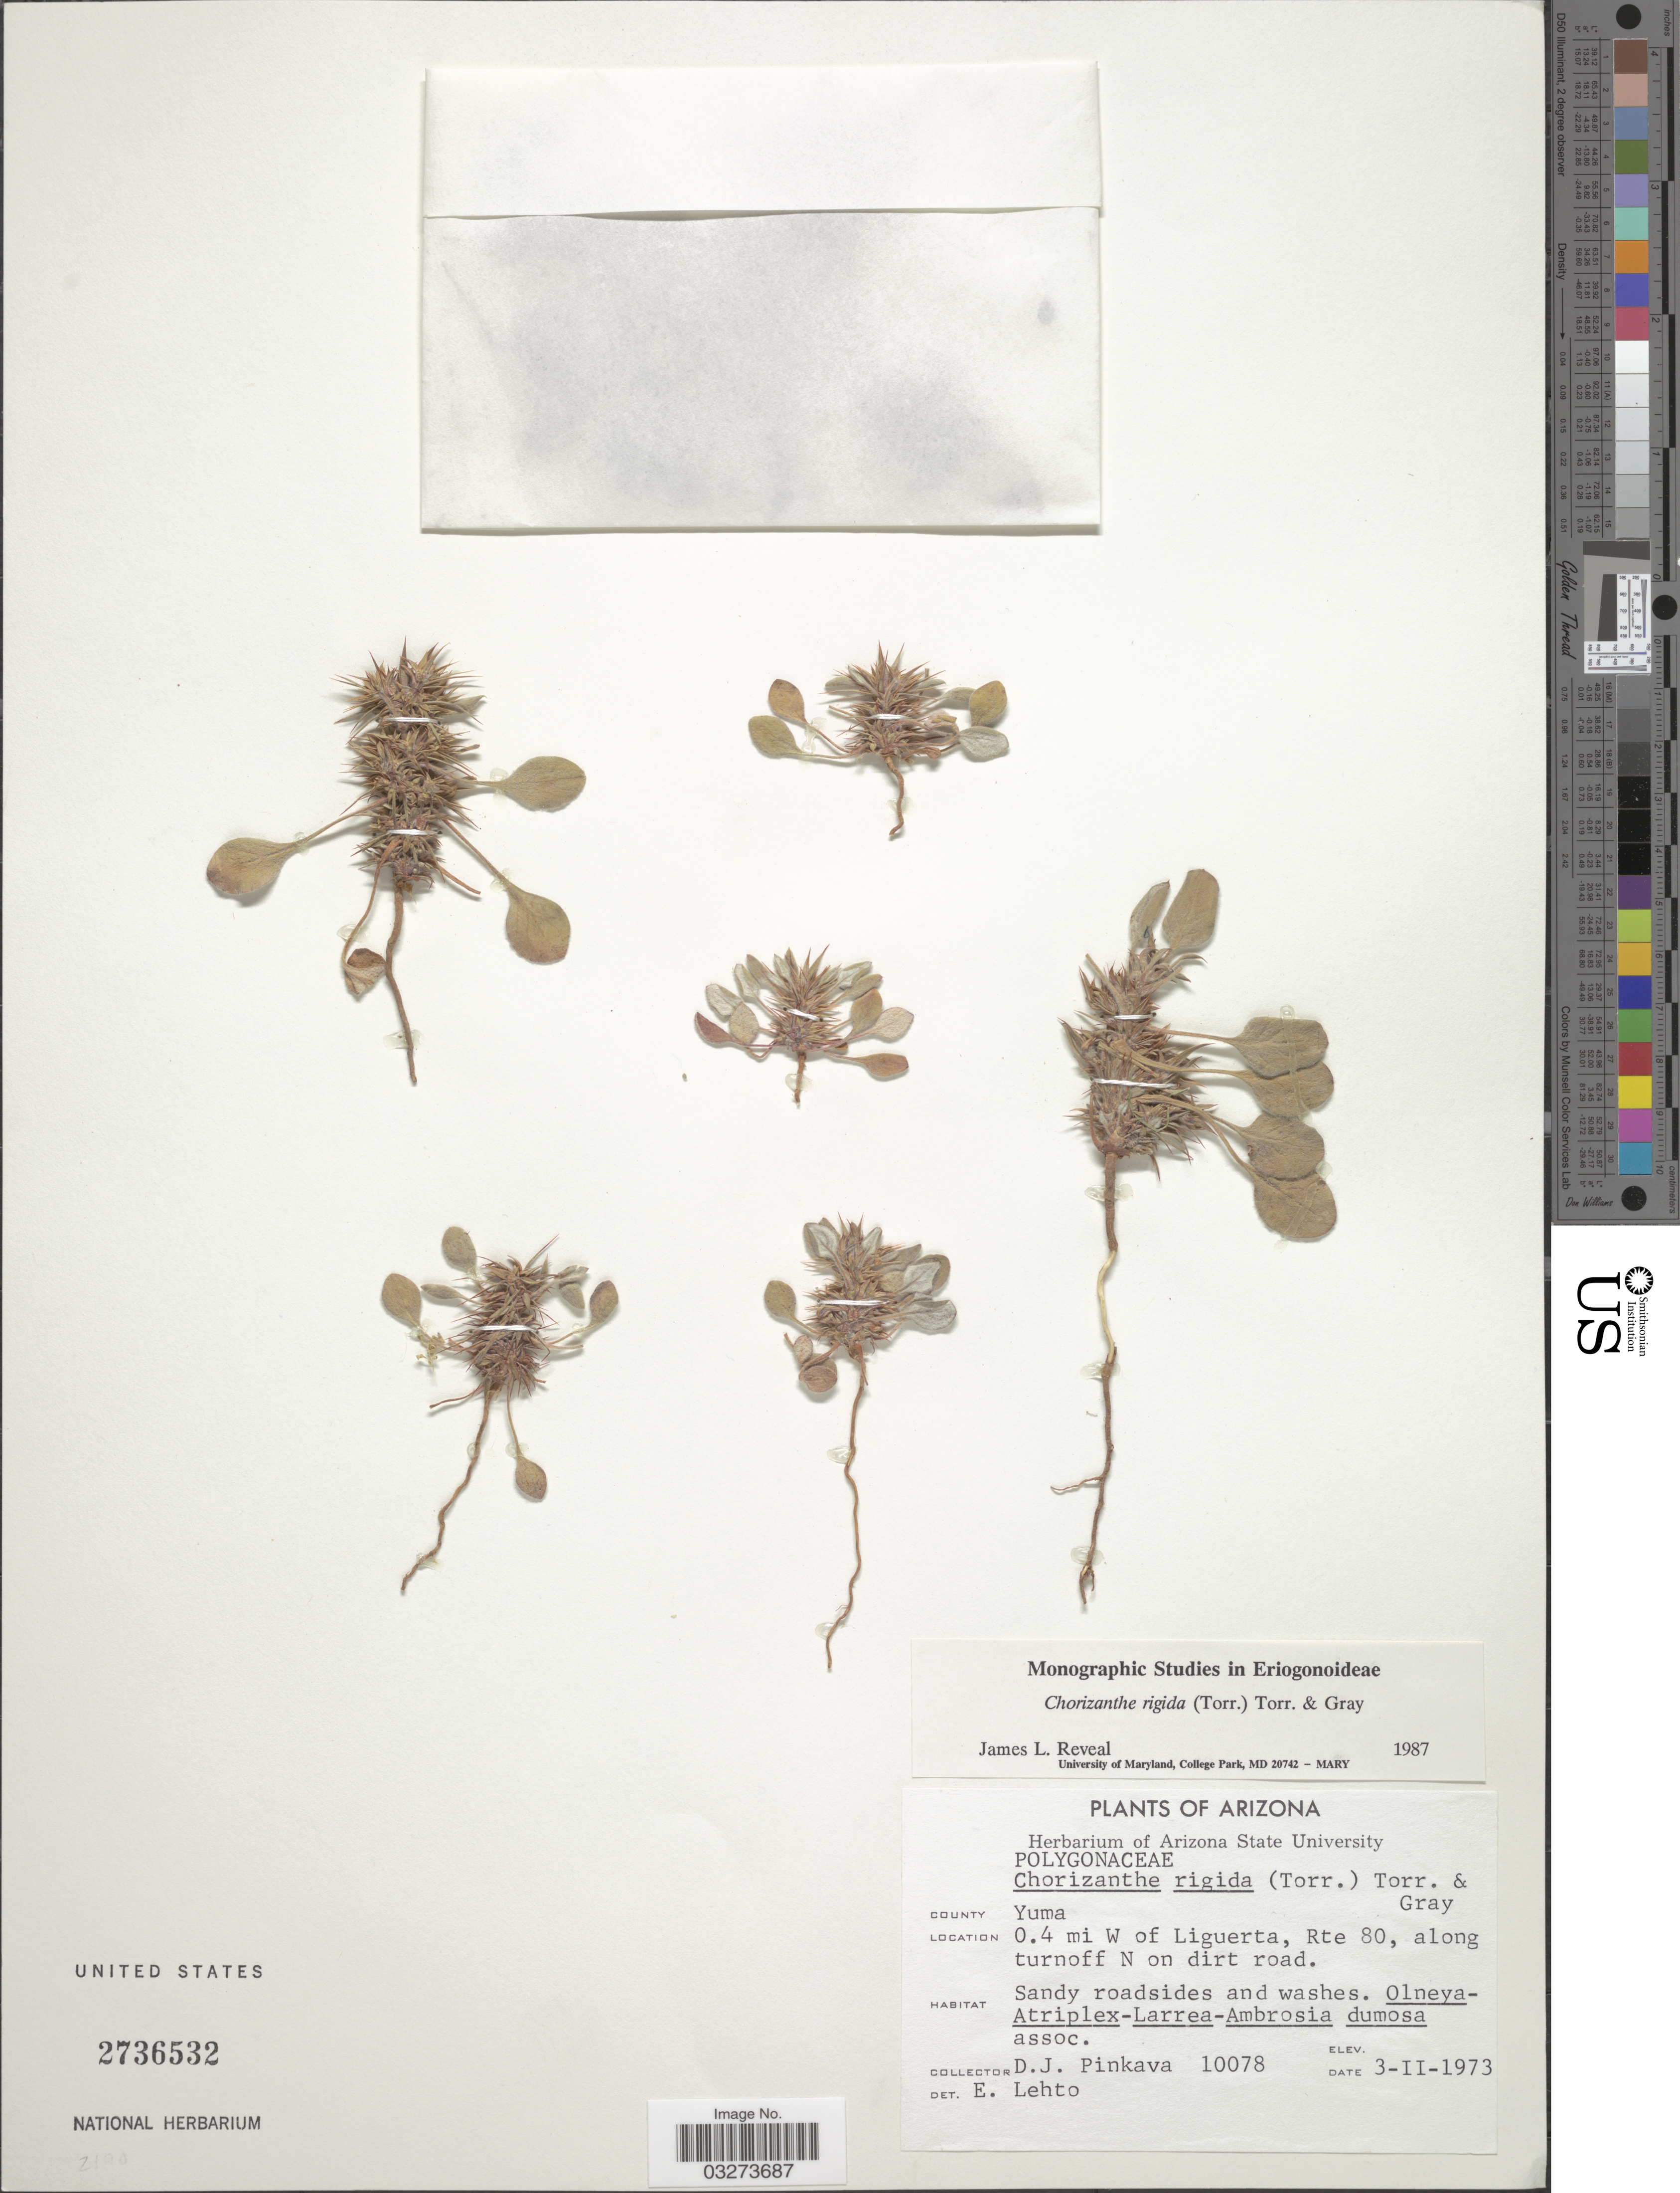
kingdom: Plantae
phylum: Tracheophyta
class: Magnoliopsida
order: Caryophyllales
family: Polygonaceae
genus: Chorizanthe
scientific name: Chorizanthe rigida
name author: (Torr.) Torr. & A. Gray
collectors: D. J. Pinkava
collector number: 10078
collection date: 1973-02-03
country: United States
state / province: Arizona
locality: County Yuma, 0.4 mi W of Liguerta, Rte 80, along turnoff N on dirt road.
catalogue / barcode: US 2736532